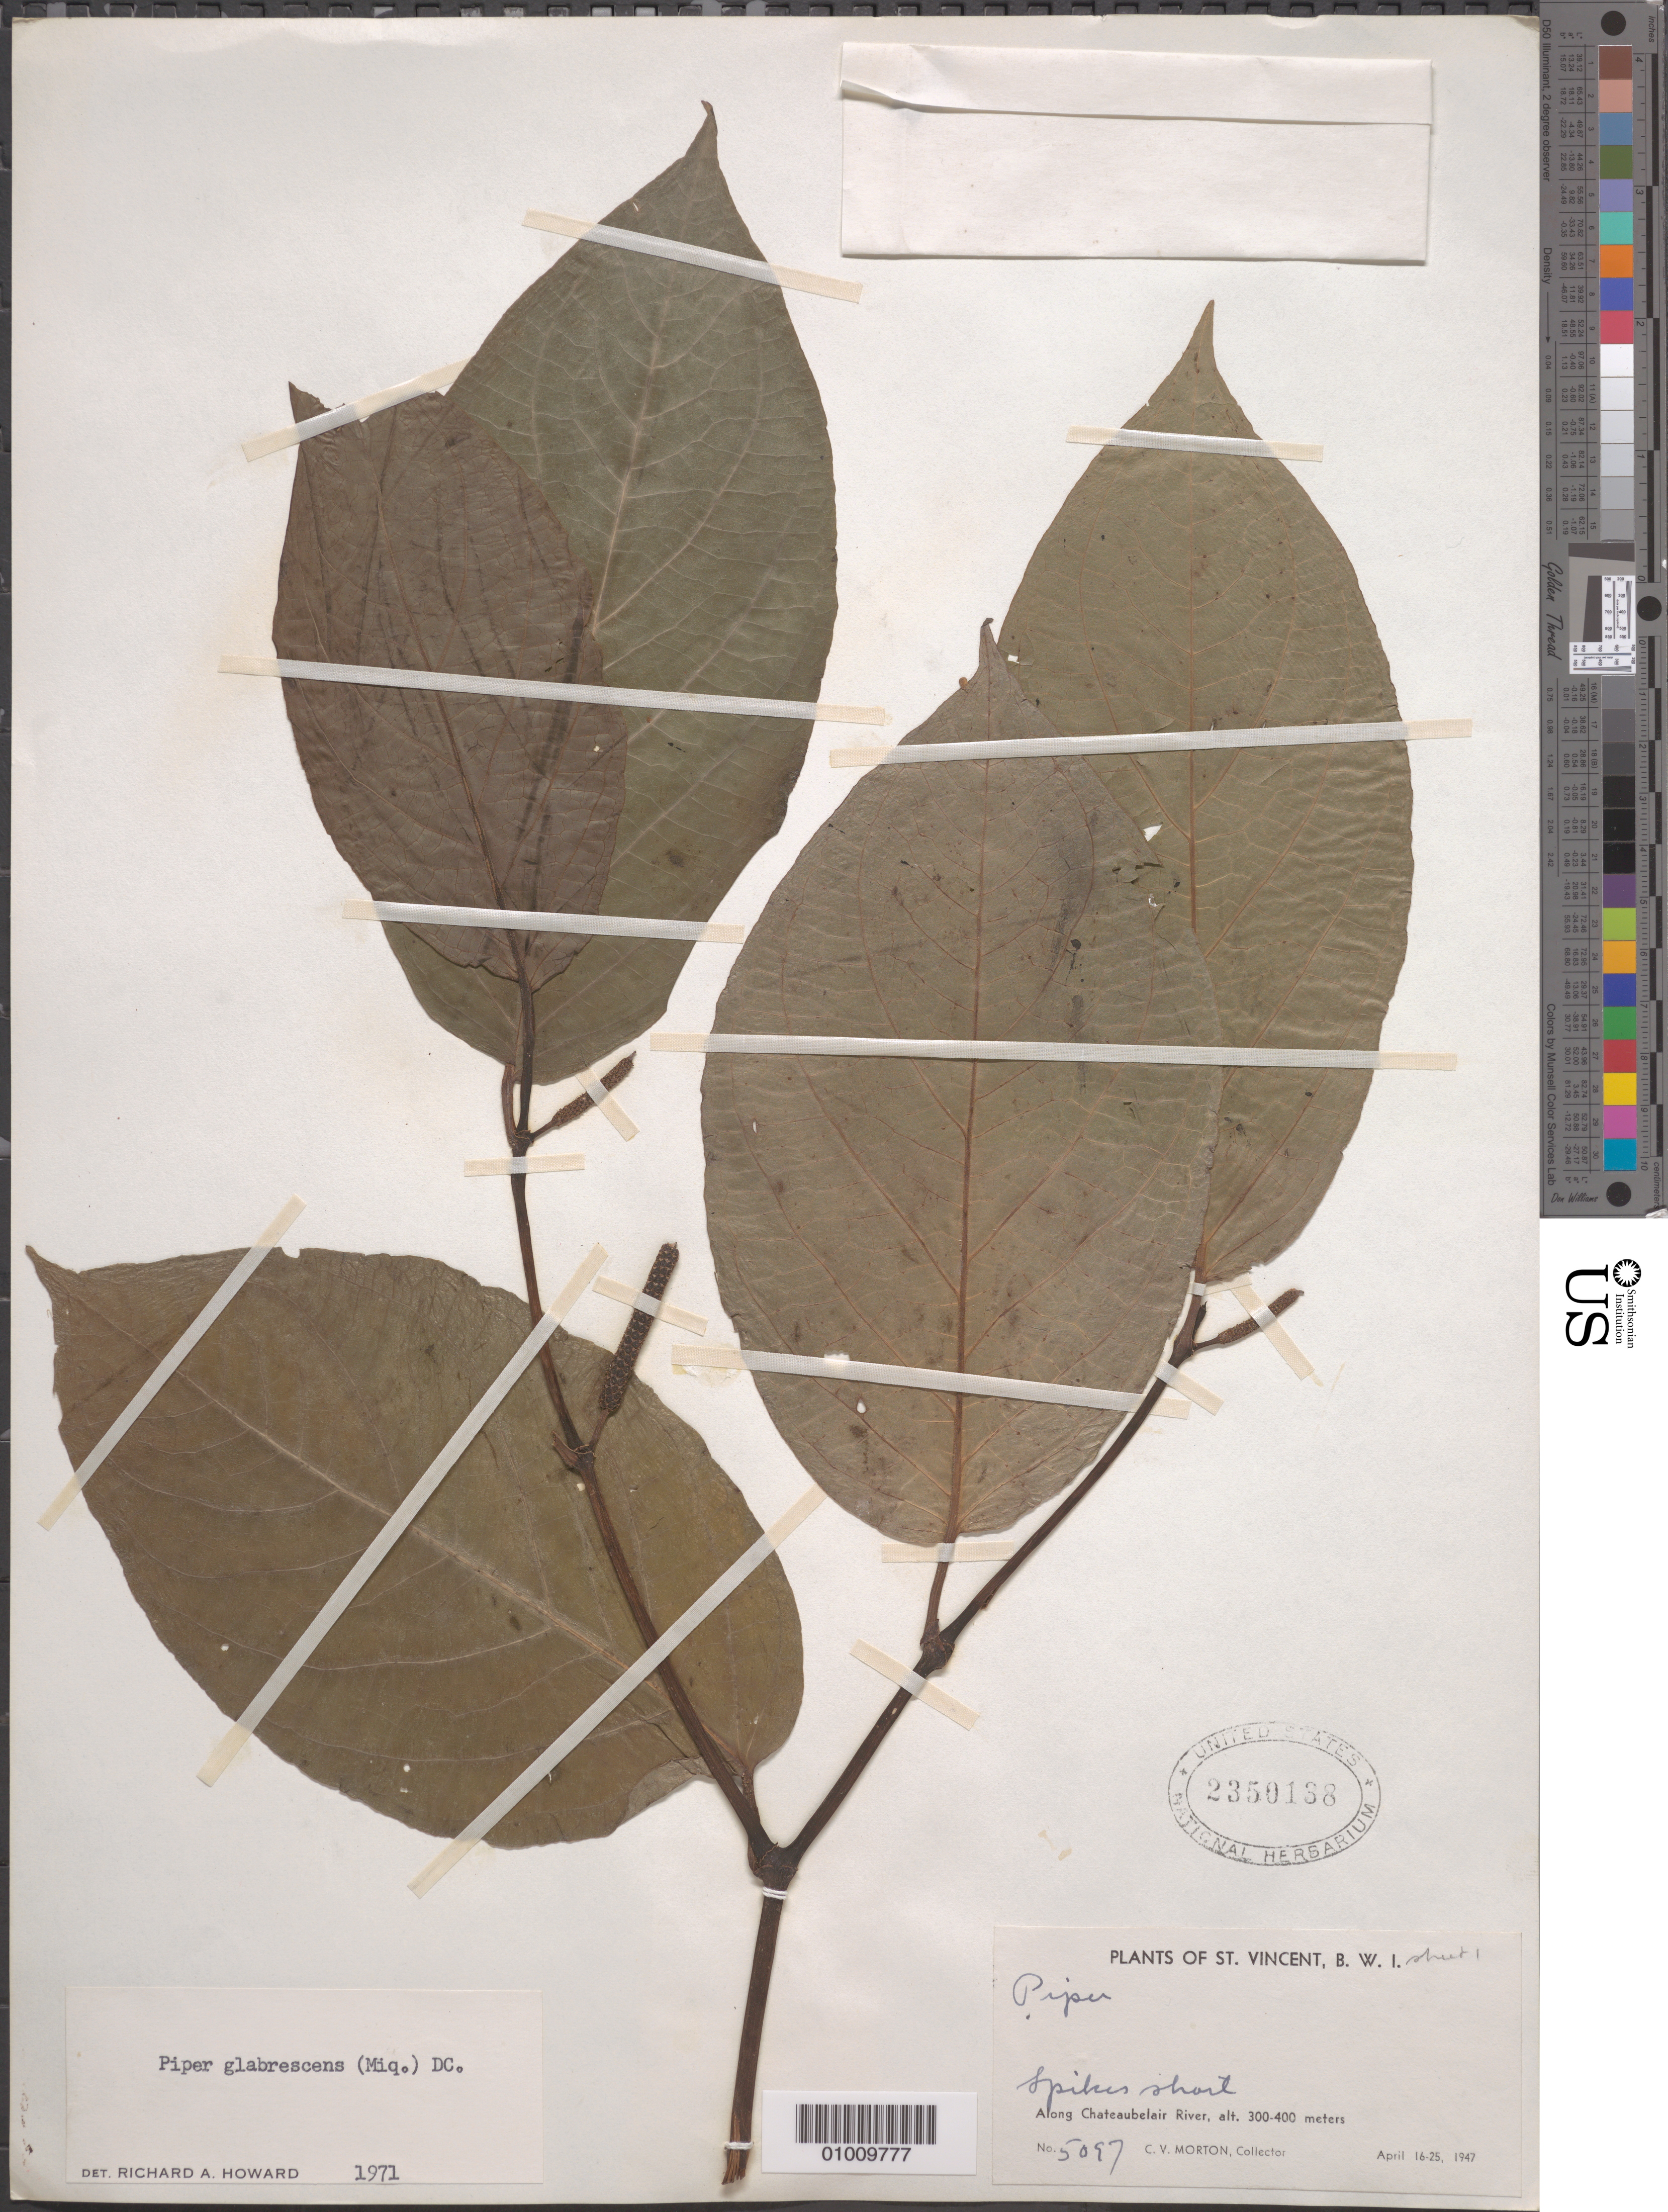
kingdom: Plantae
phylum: Tracheophyta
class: Magnoliopsida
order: Piperales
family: Piperaceae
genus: Piper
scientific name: Piper glabrescens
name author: (Miq.) C. DC.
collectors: C. V. Morton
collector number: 5097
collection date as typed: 16 Apr 1947 to 25 Apr 1947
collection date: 1947-04-16/1947-04-25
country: St. Vincent - Grenadines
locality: Along Chateaubelair River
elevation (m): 300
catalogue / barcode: US 2350138